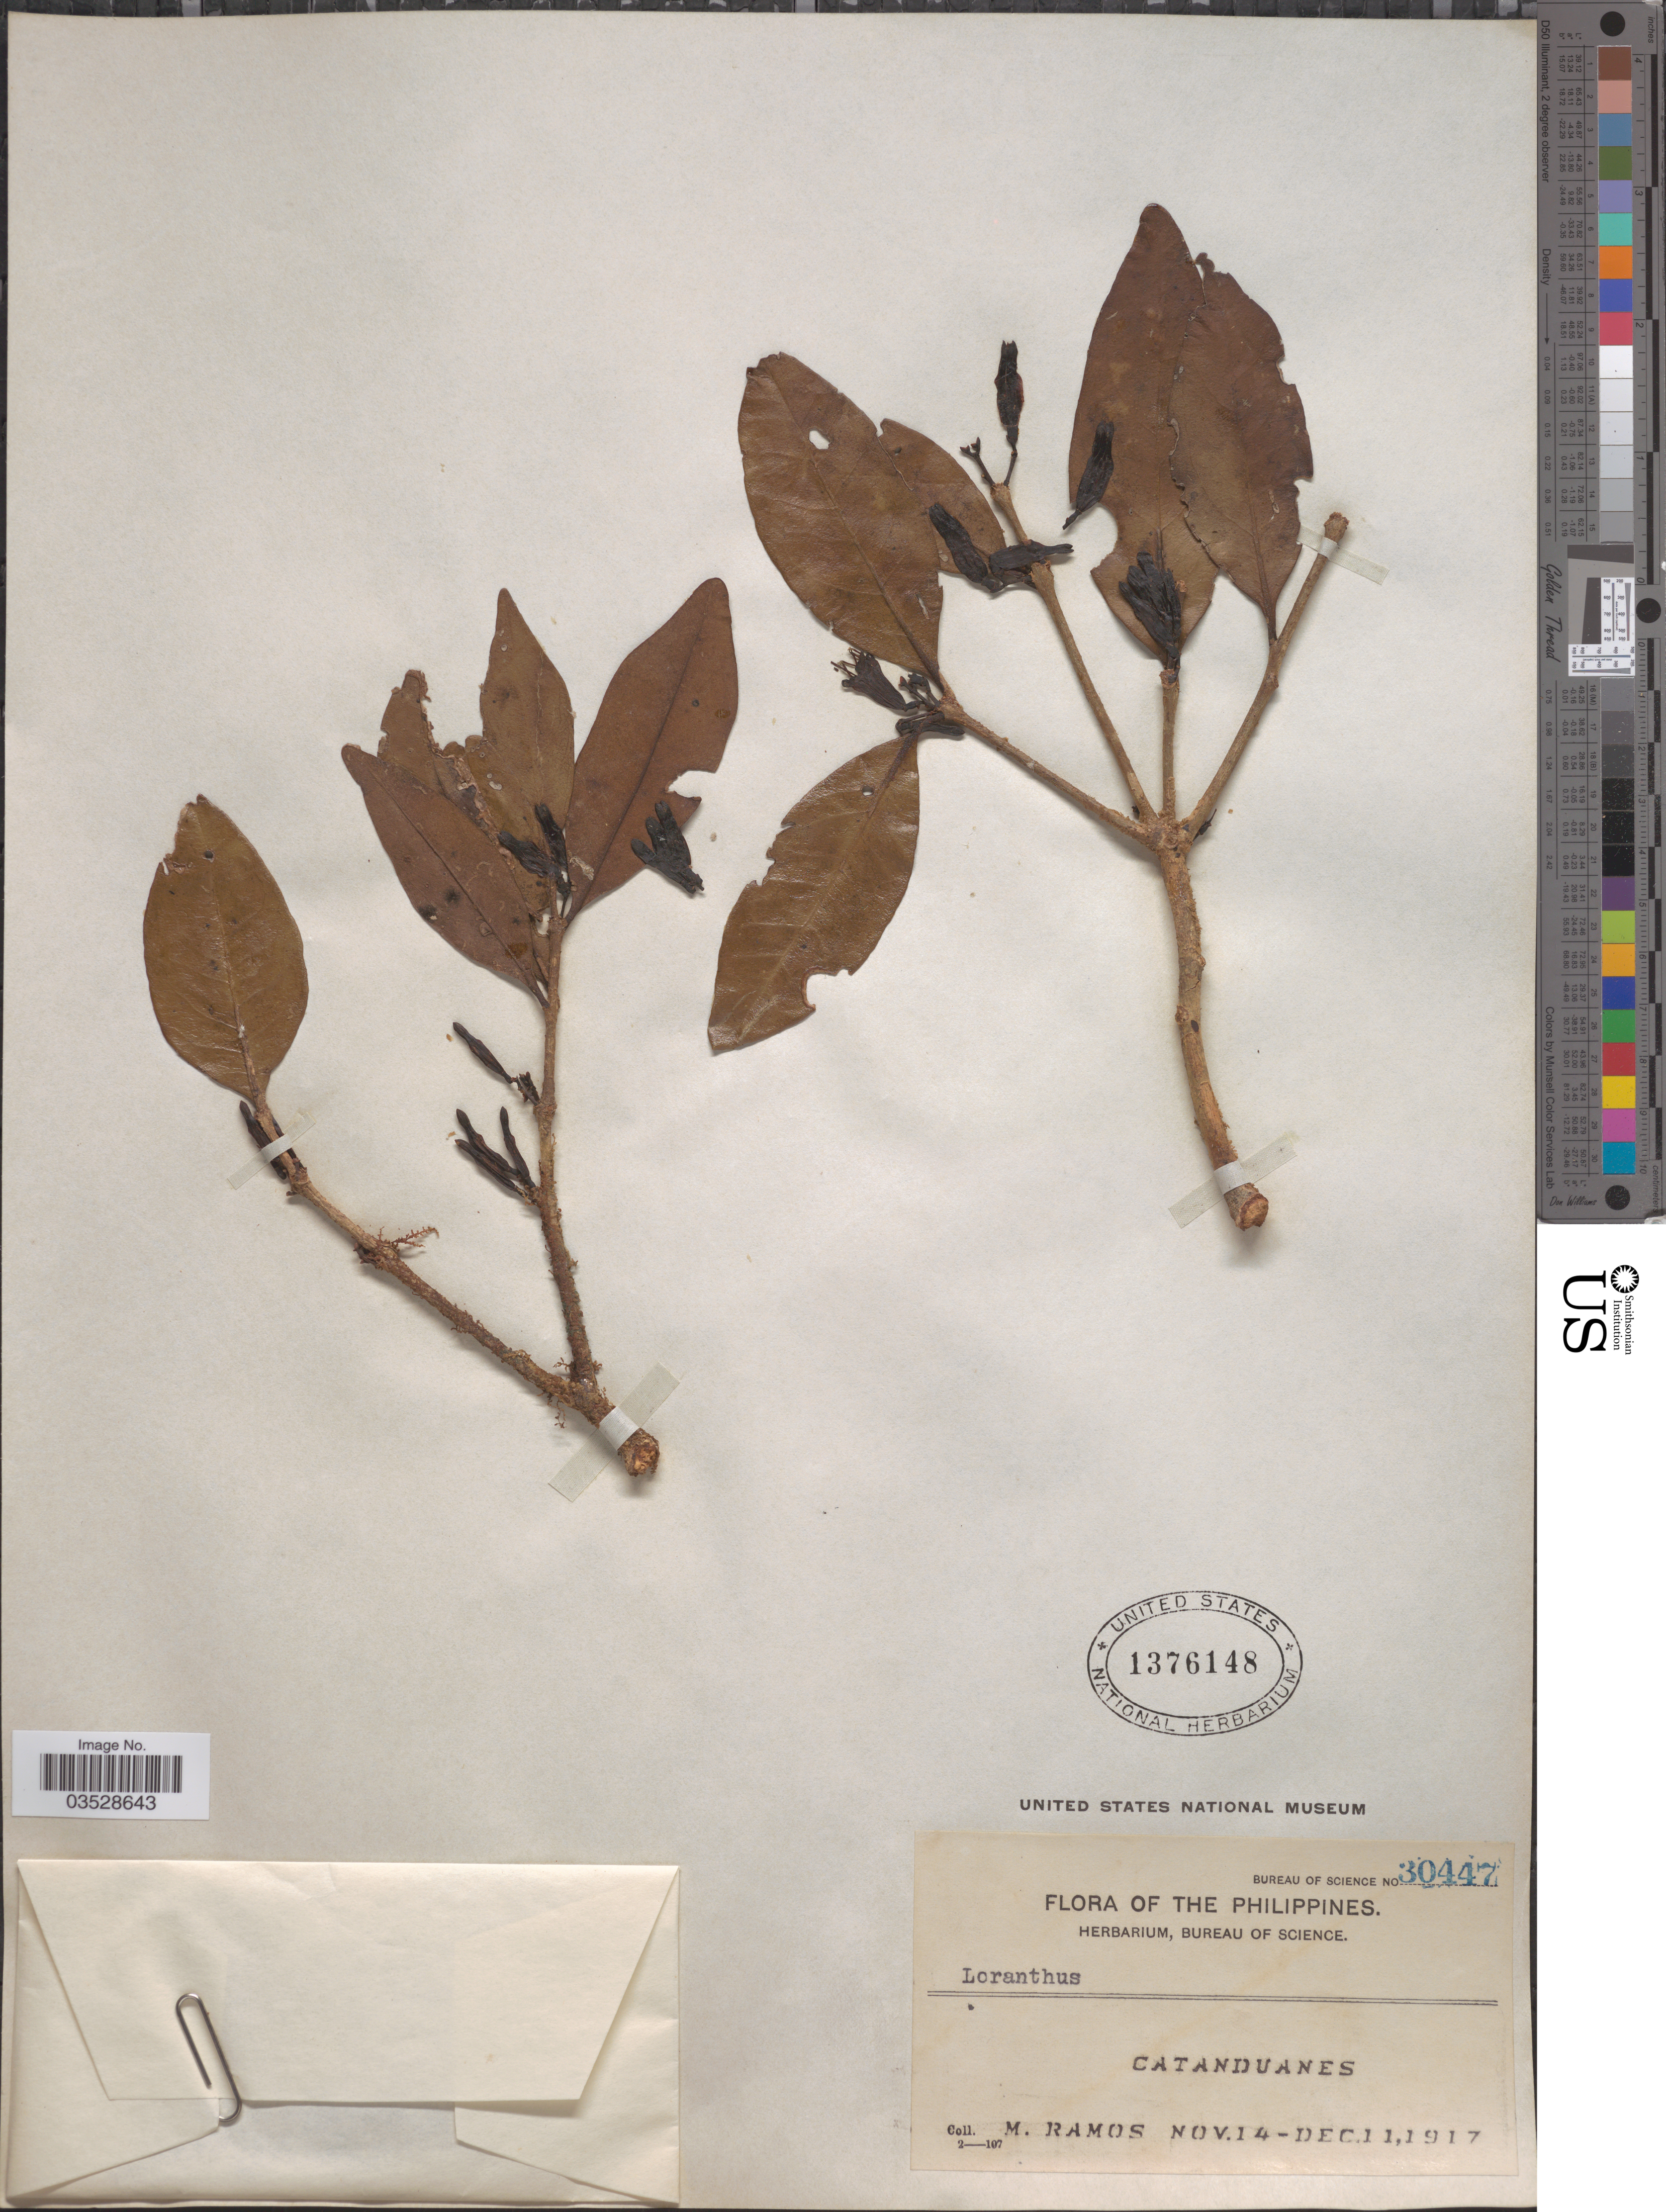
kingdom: Plantae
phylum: Tracheophyta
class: Magnoliopsida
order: Santalales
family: Loranthaceae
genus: Loranthus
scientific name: Loranthus sp.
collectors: M. Ramos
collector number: Bureau of Science 30447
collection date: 1917-11-14/1917-12-11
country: Philippines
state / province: Bicol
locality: Catanduanes.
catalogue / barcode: US 1376148